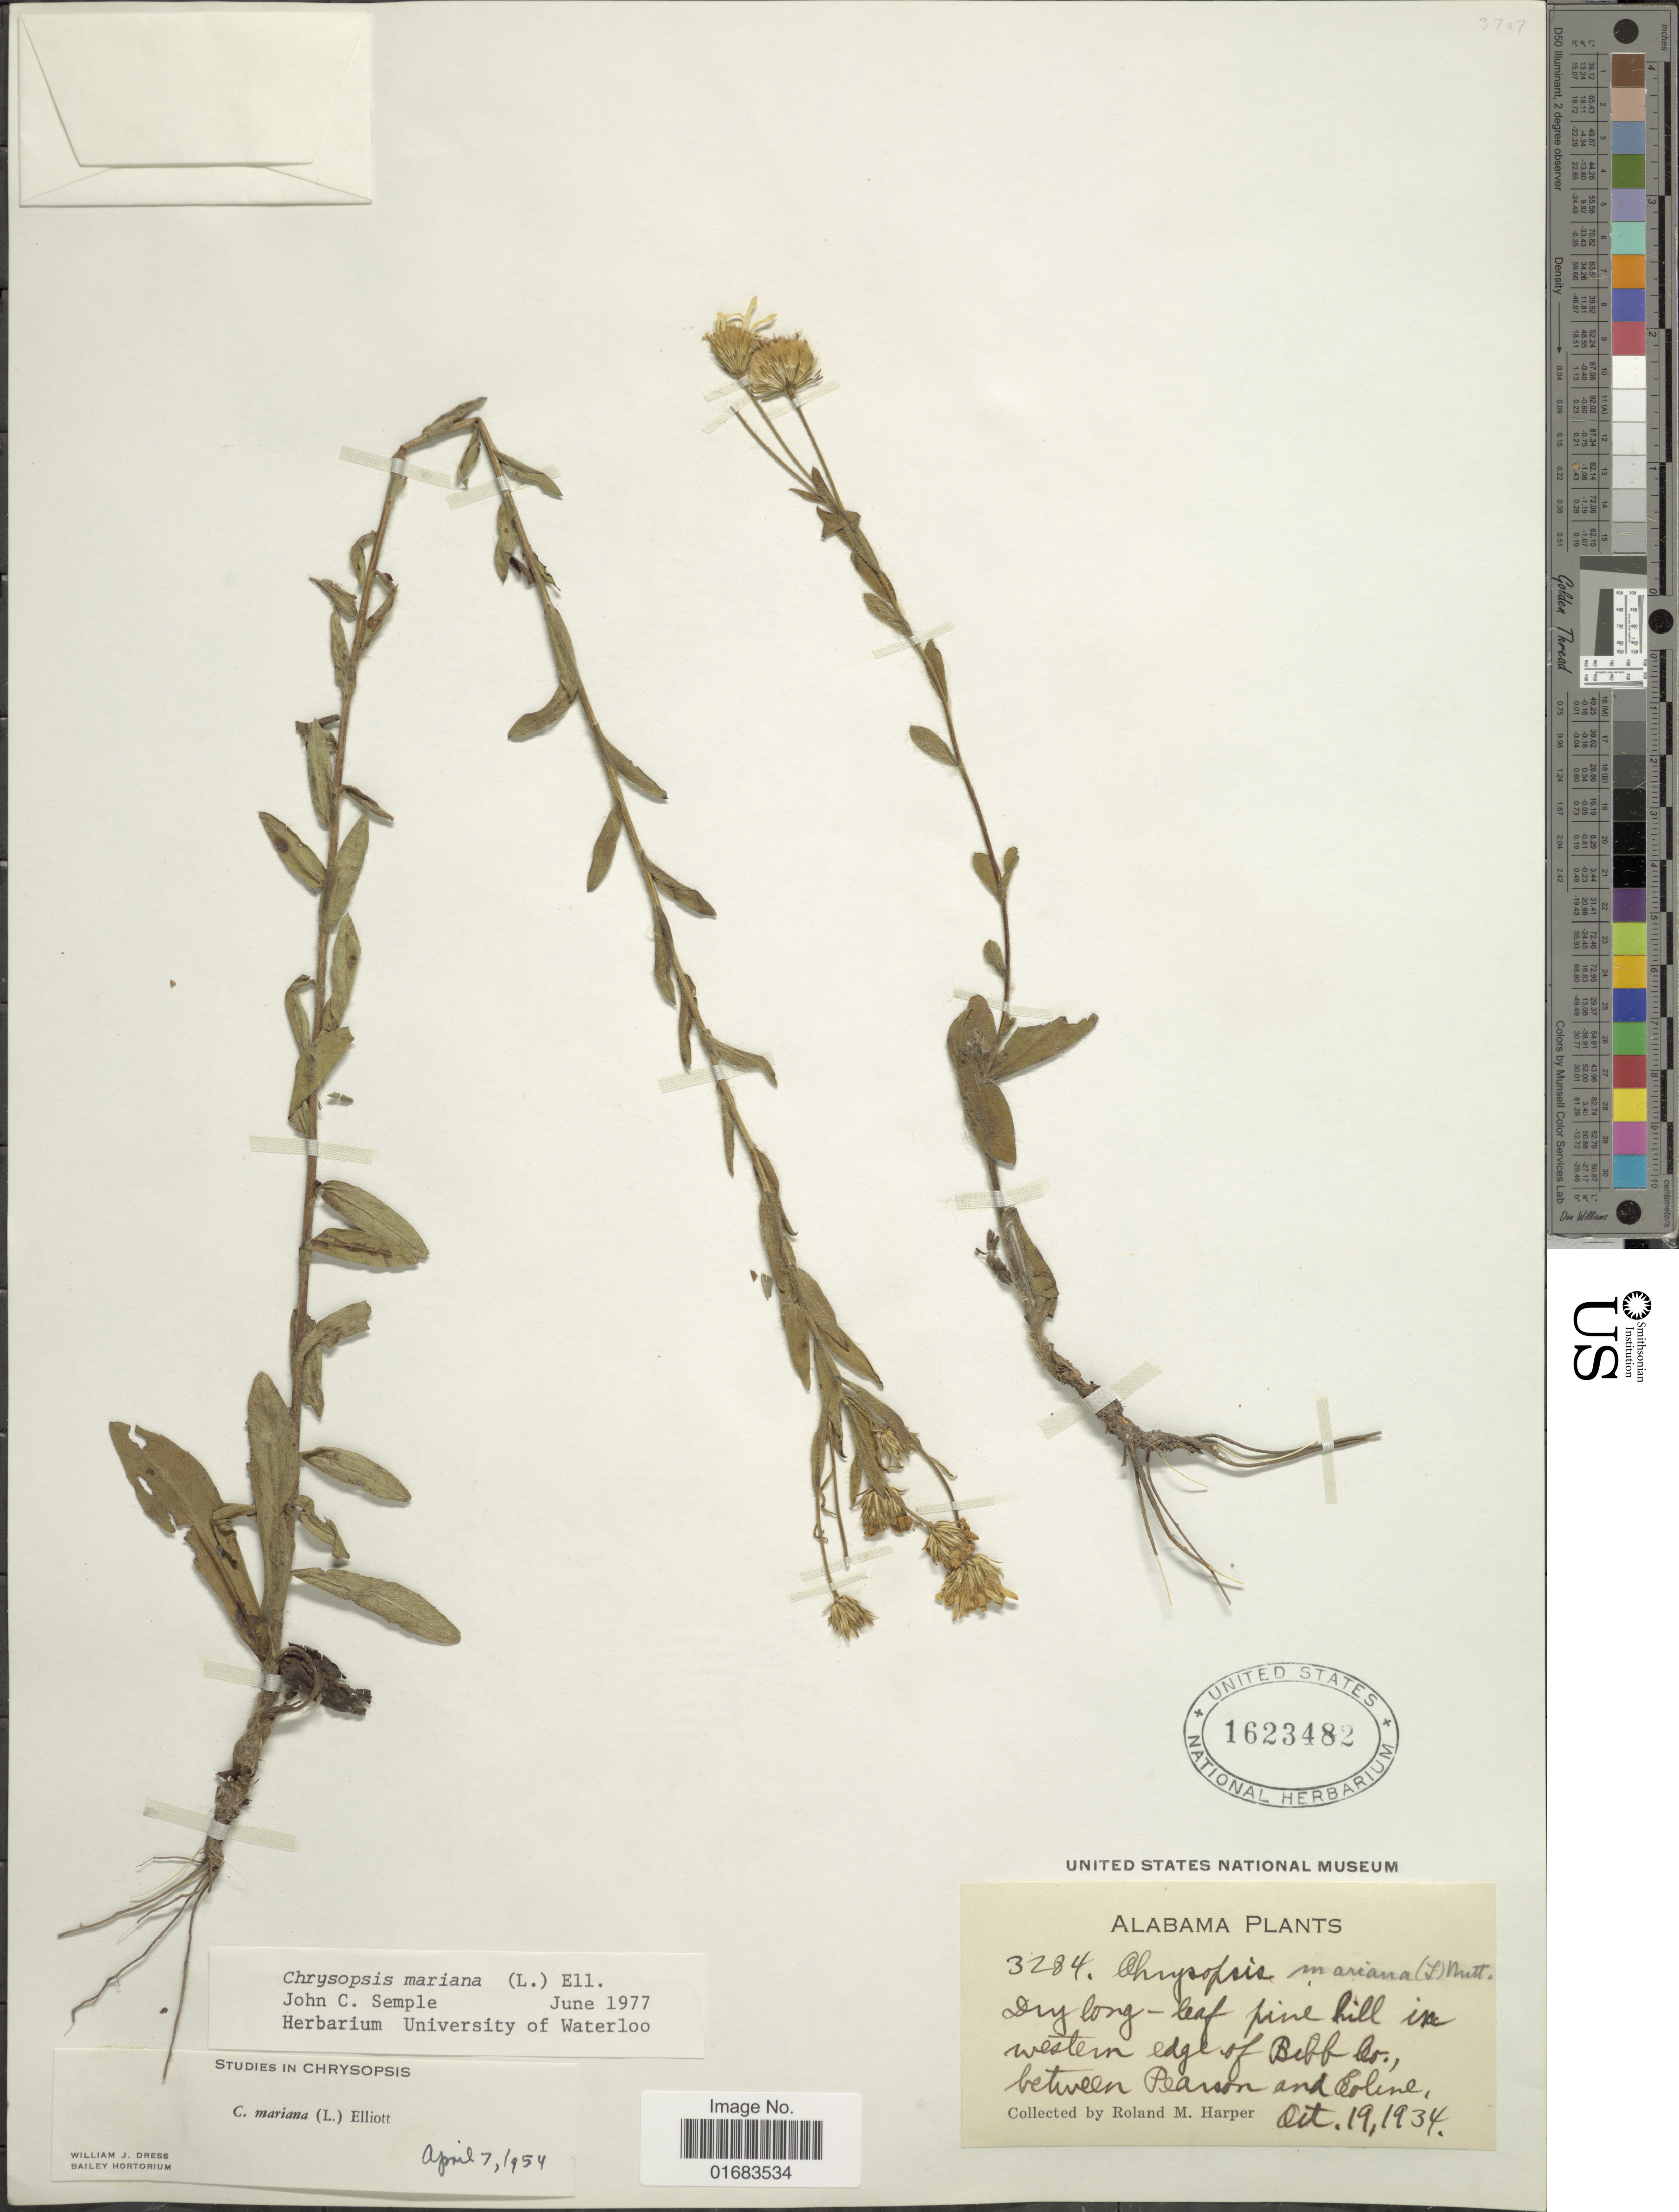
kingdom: Plantae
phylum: Tracheophyta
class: Magnoliopsida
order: Asterales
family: Asteraceae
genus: Chrysopsis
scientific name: Chrysopsis mariana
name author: (L.) Elliott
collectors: R. M. Harper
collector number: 3284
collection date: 1934-10-19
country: United States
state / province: Alabama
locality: Pine hill in western edge of Bibb Co. between Pearson and Coline.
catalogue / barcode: US 1623482